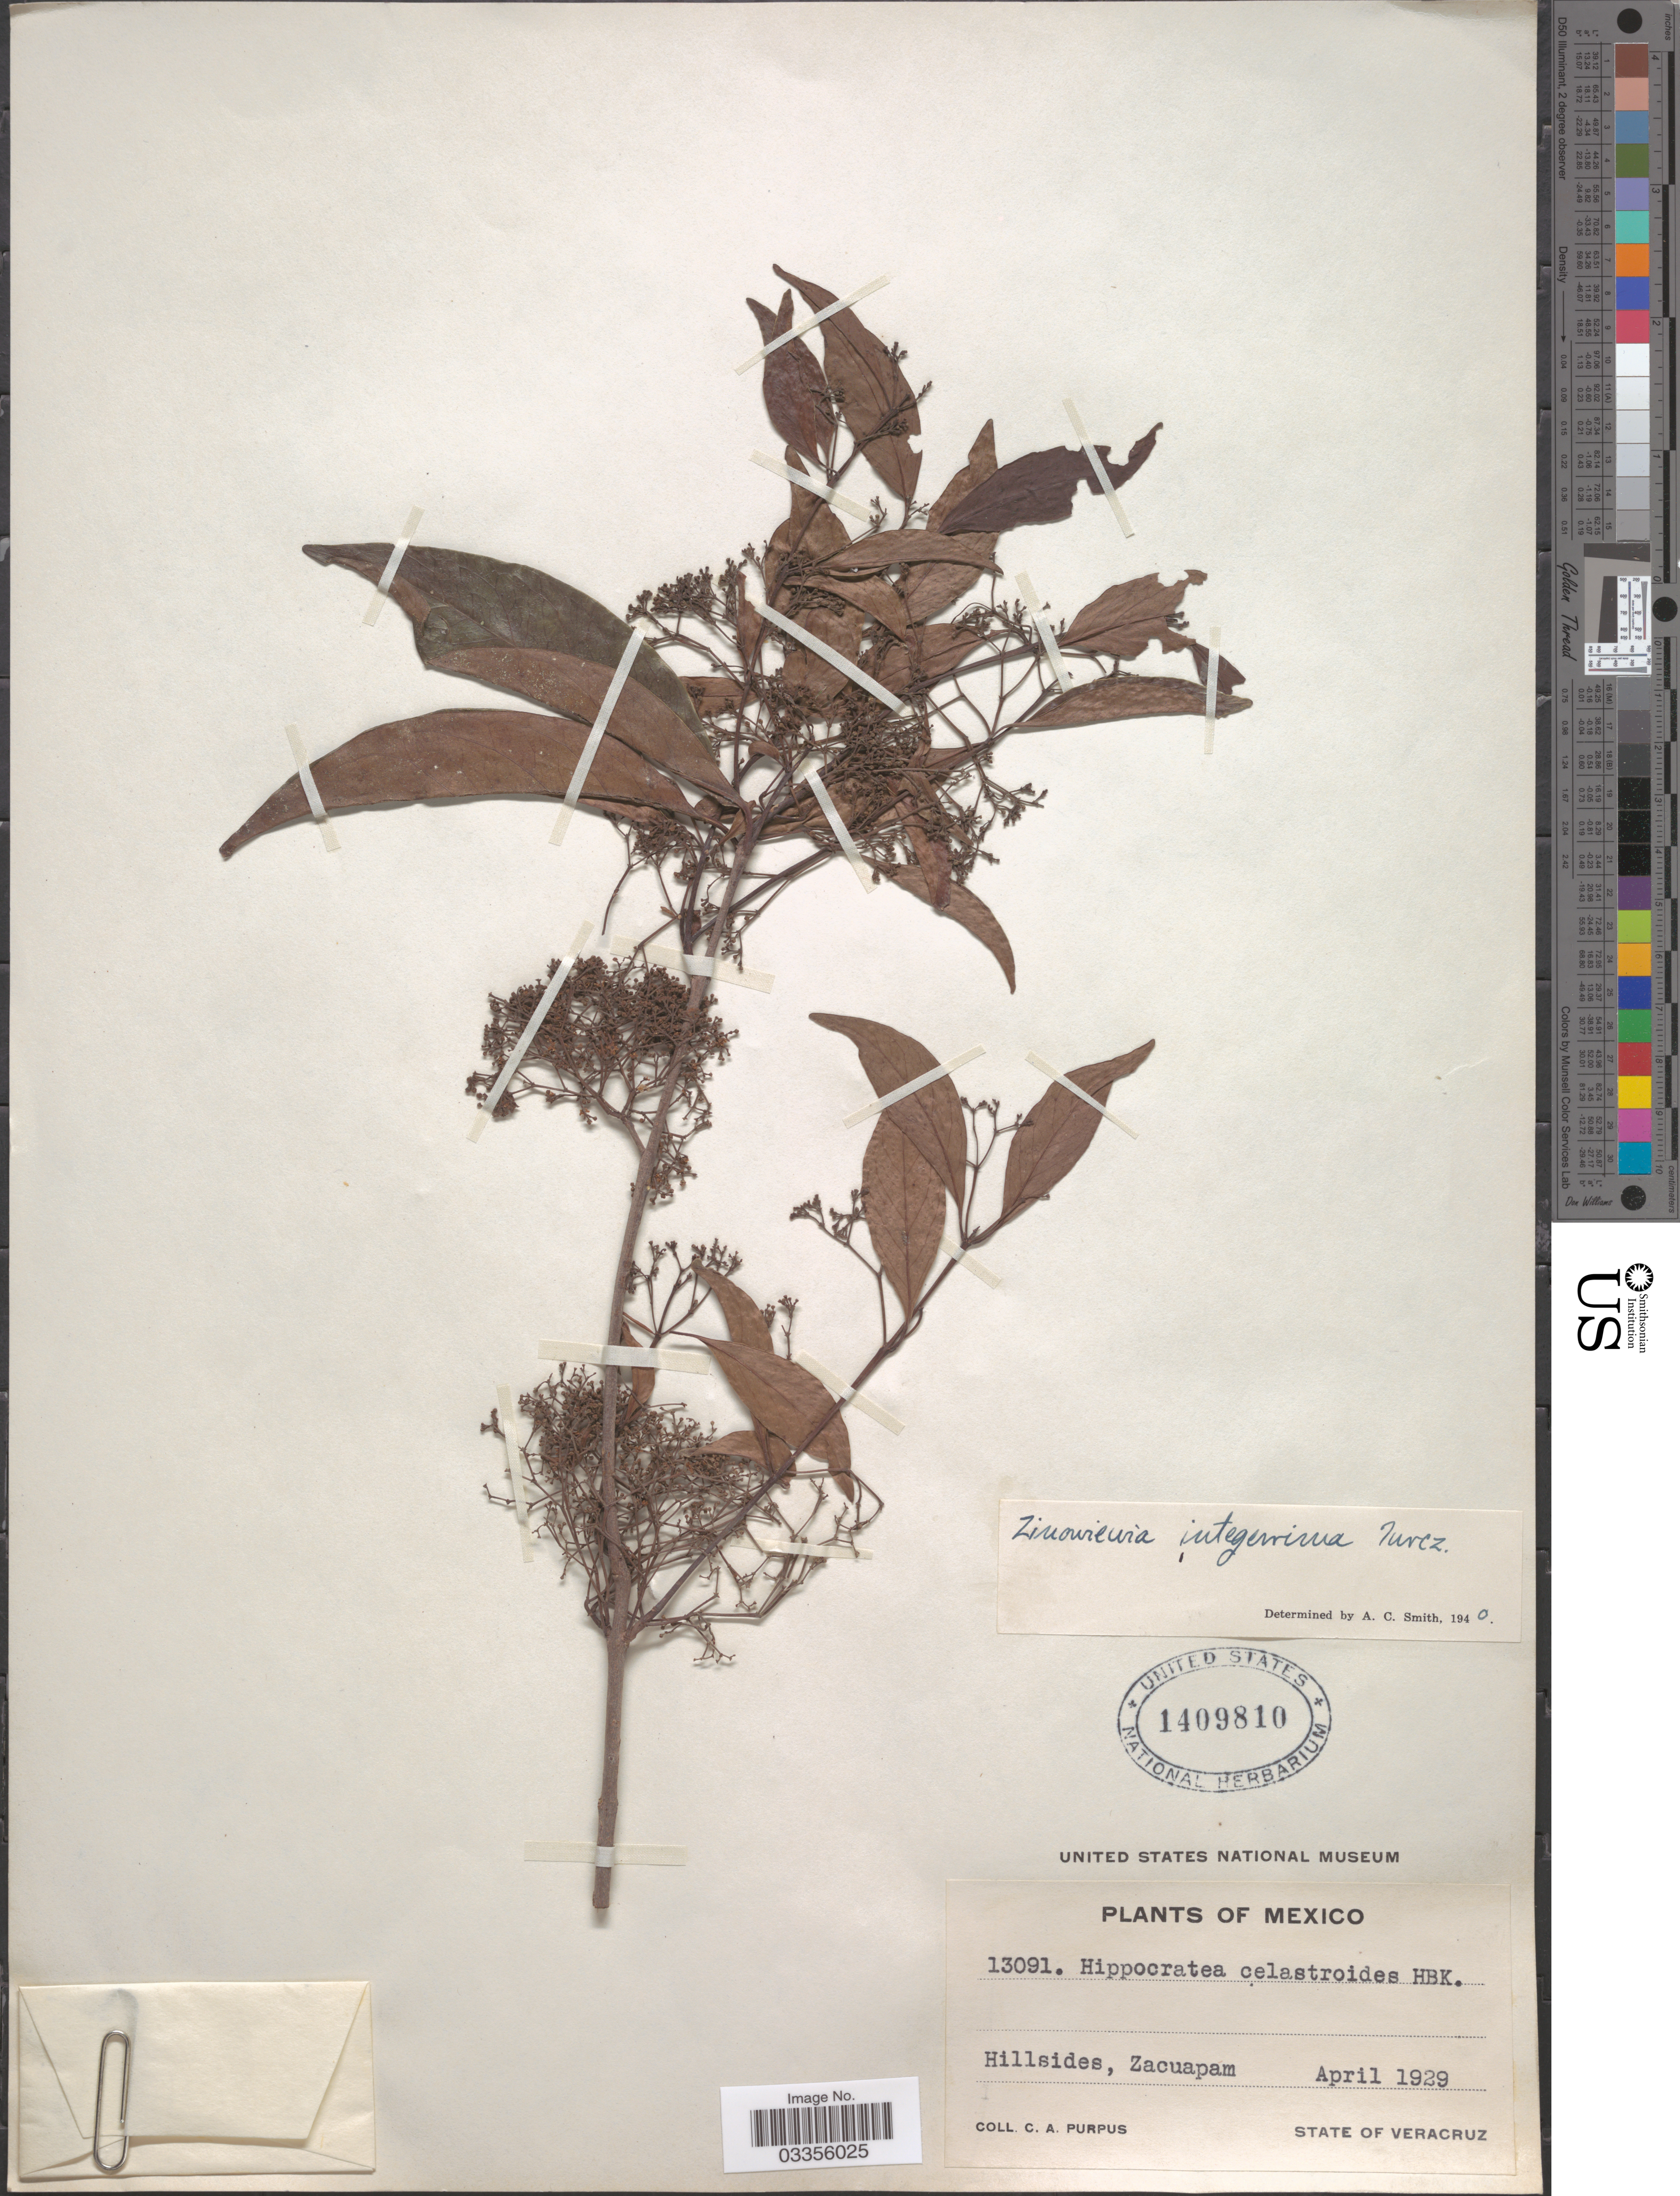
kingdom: Plantae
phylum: Tracheophyta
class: Magnoliopsida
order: Celastrales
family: Celastraceae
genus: Zinowiewia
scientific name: Zinowiewia integerrima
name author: (Turcz.) Turcz.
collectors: C. A. Purpus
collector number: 13091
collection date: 1929-04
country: Mexico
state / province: Veracruz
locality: Hillsides, Zacuapam. State of Veracruz.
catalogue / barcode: US 1409810